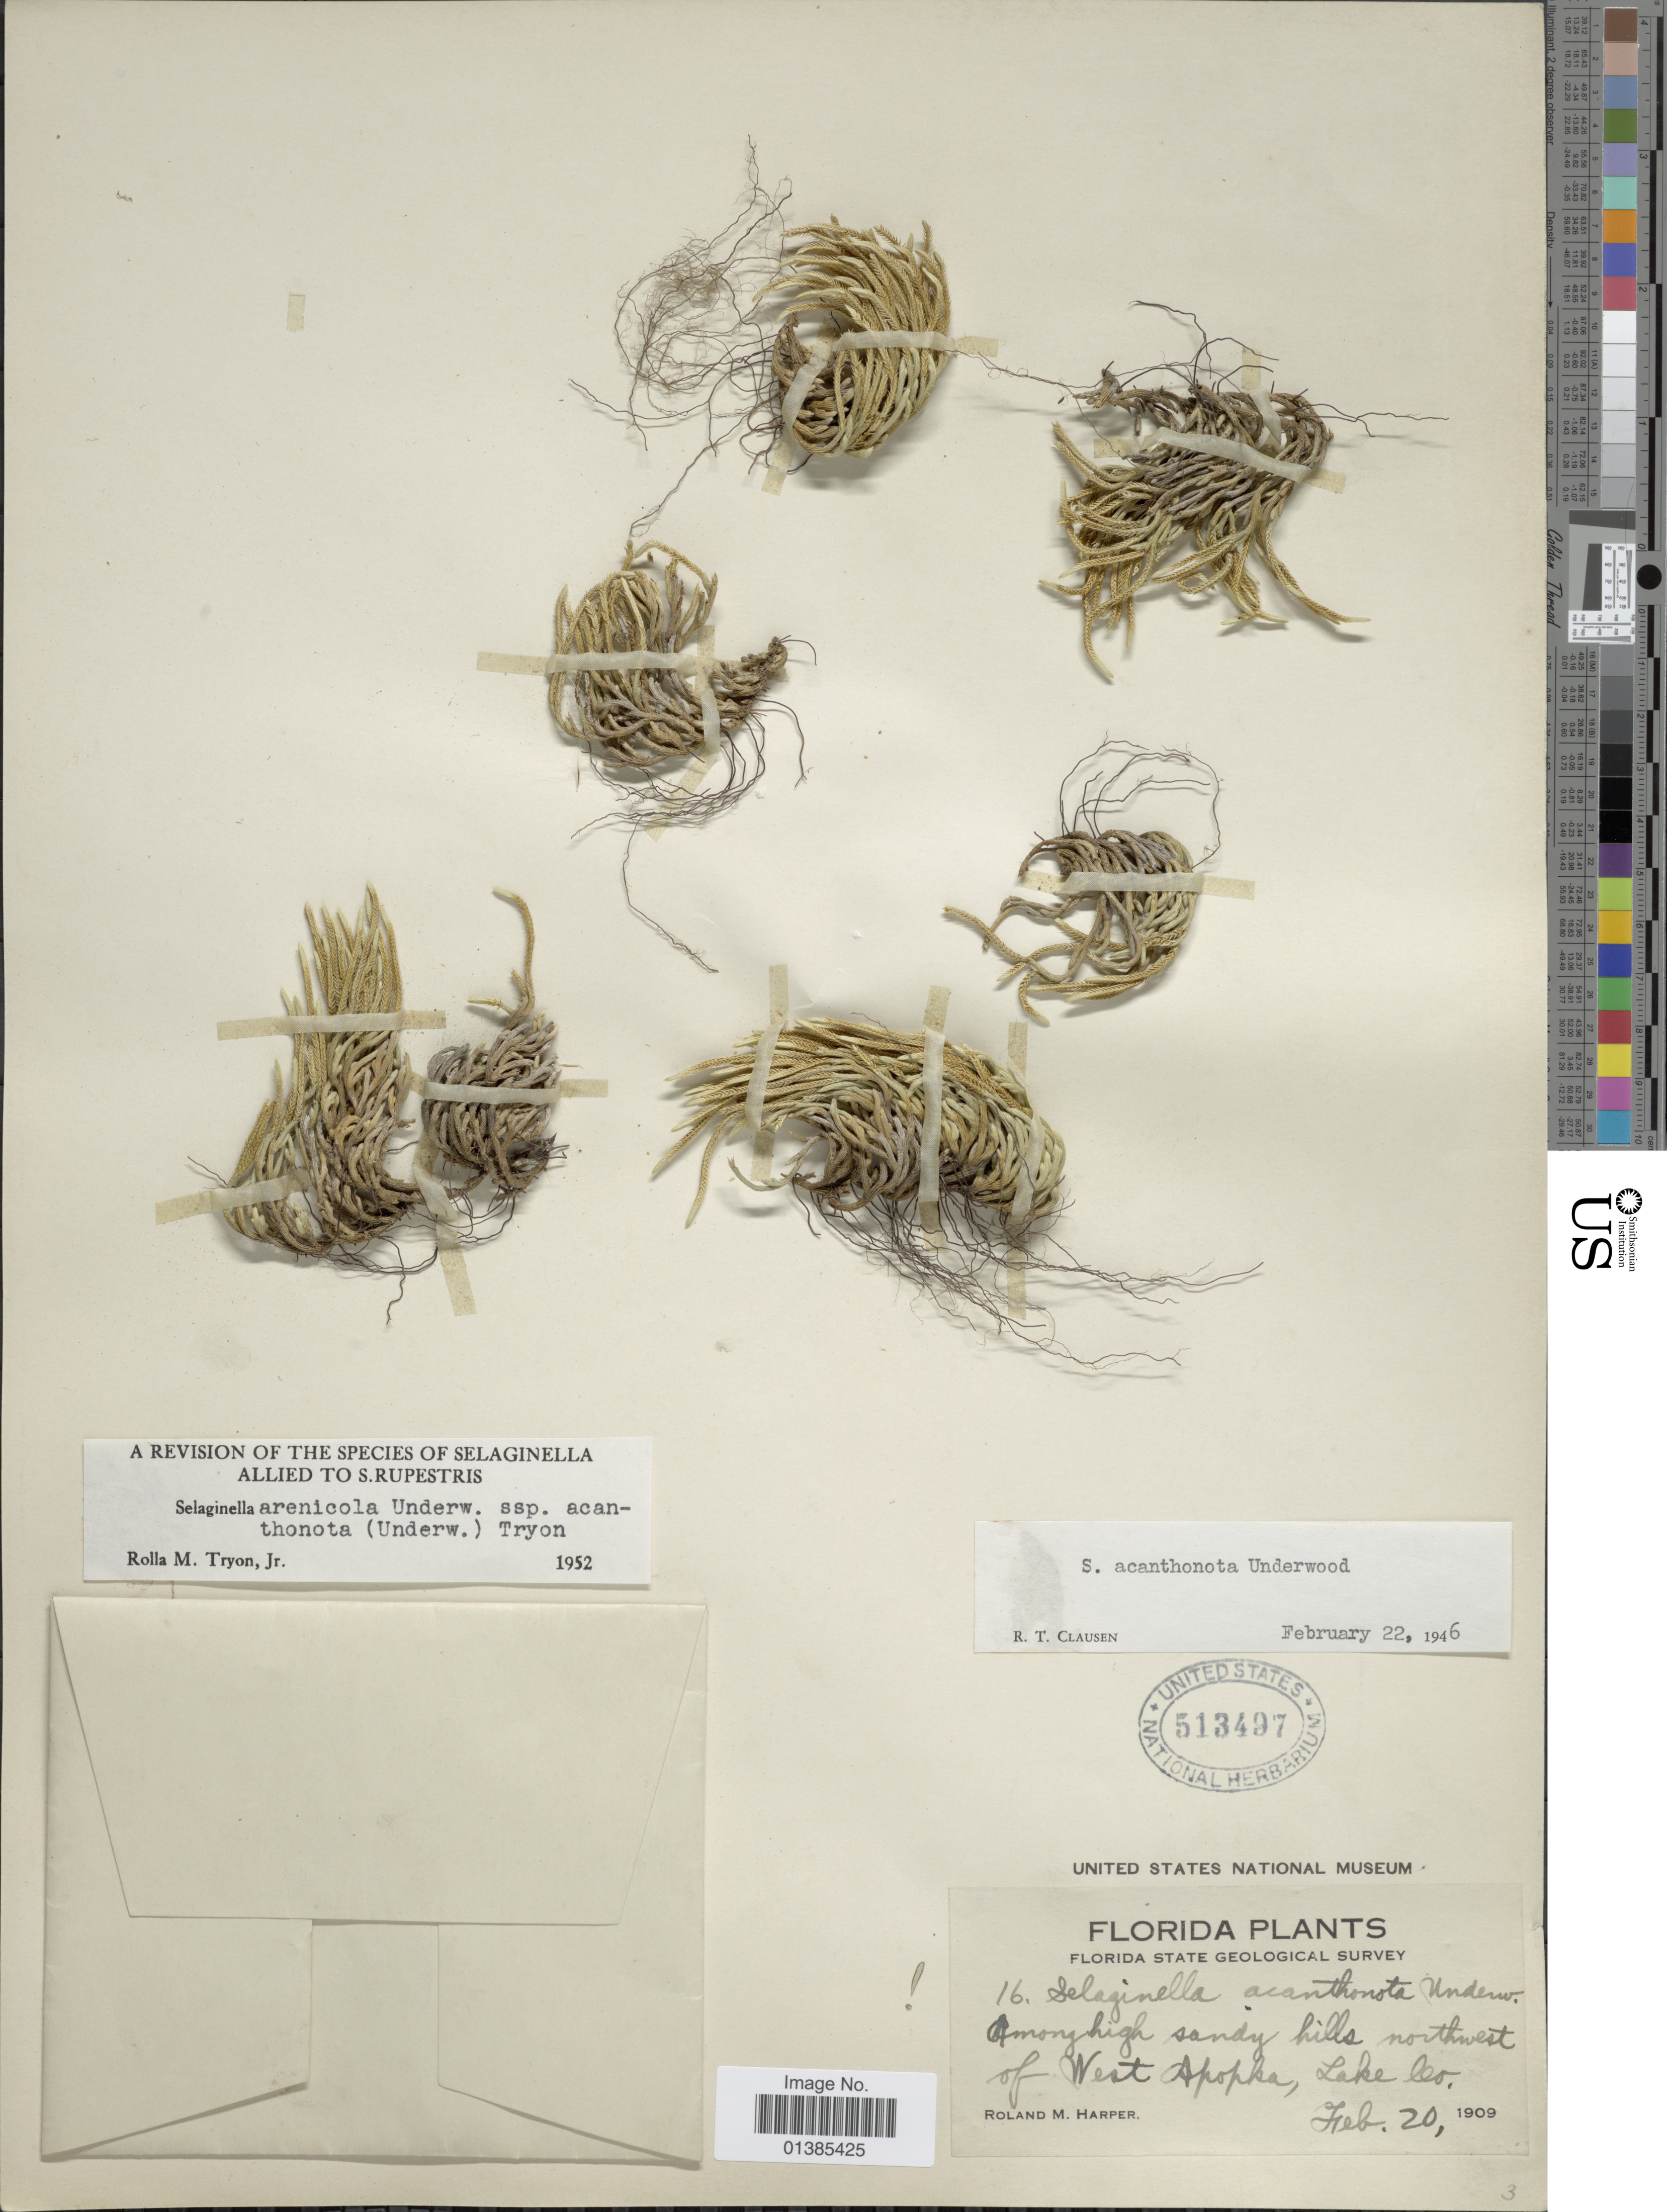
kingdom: Plantae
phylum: Tracheophyta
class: Lycopodiopsida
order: Selaginellales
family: Selaginellaceae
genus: Selaginella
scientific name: Selaginella arenicola subsp. acanthonota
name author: (Underw.) R.M. Tryon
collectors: R. M. Harper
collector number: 16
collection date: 1909-02-20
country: United States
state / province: Florida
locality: Among high sandy hills northwest of West Apopka, Lake Co.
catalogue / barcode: US 513497